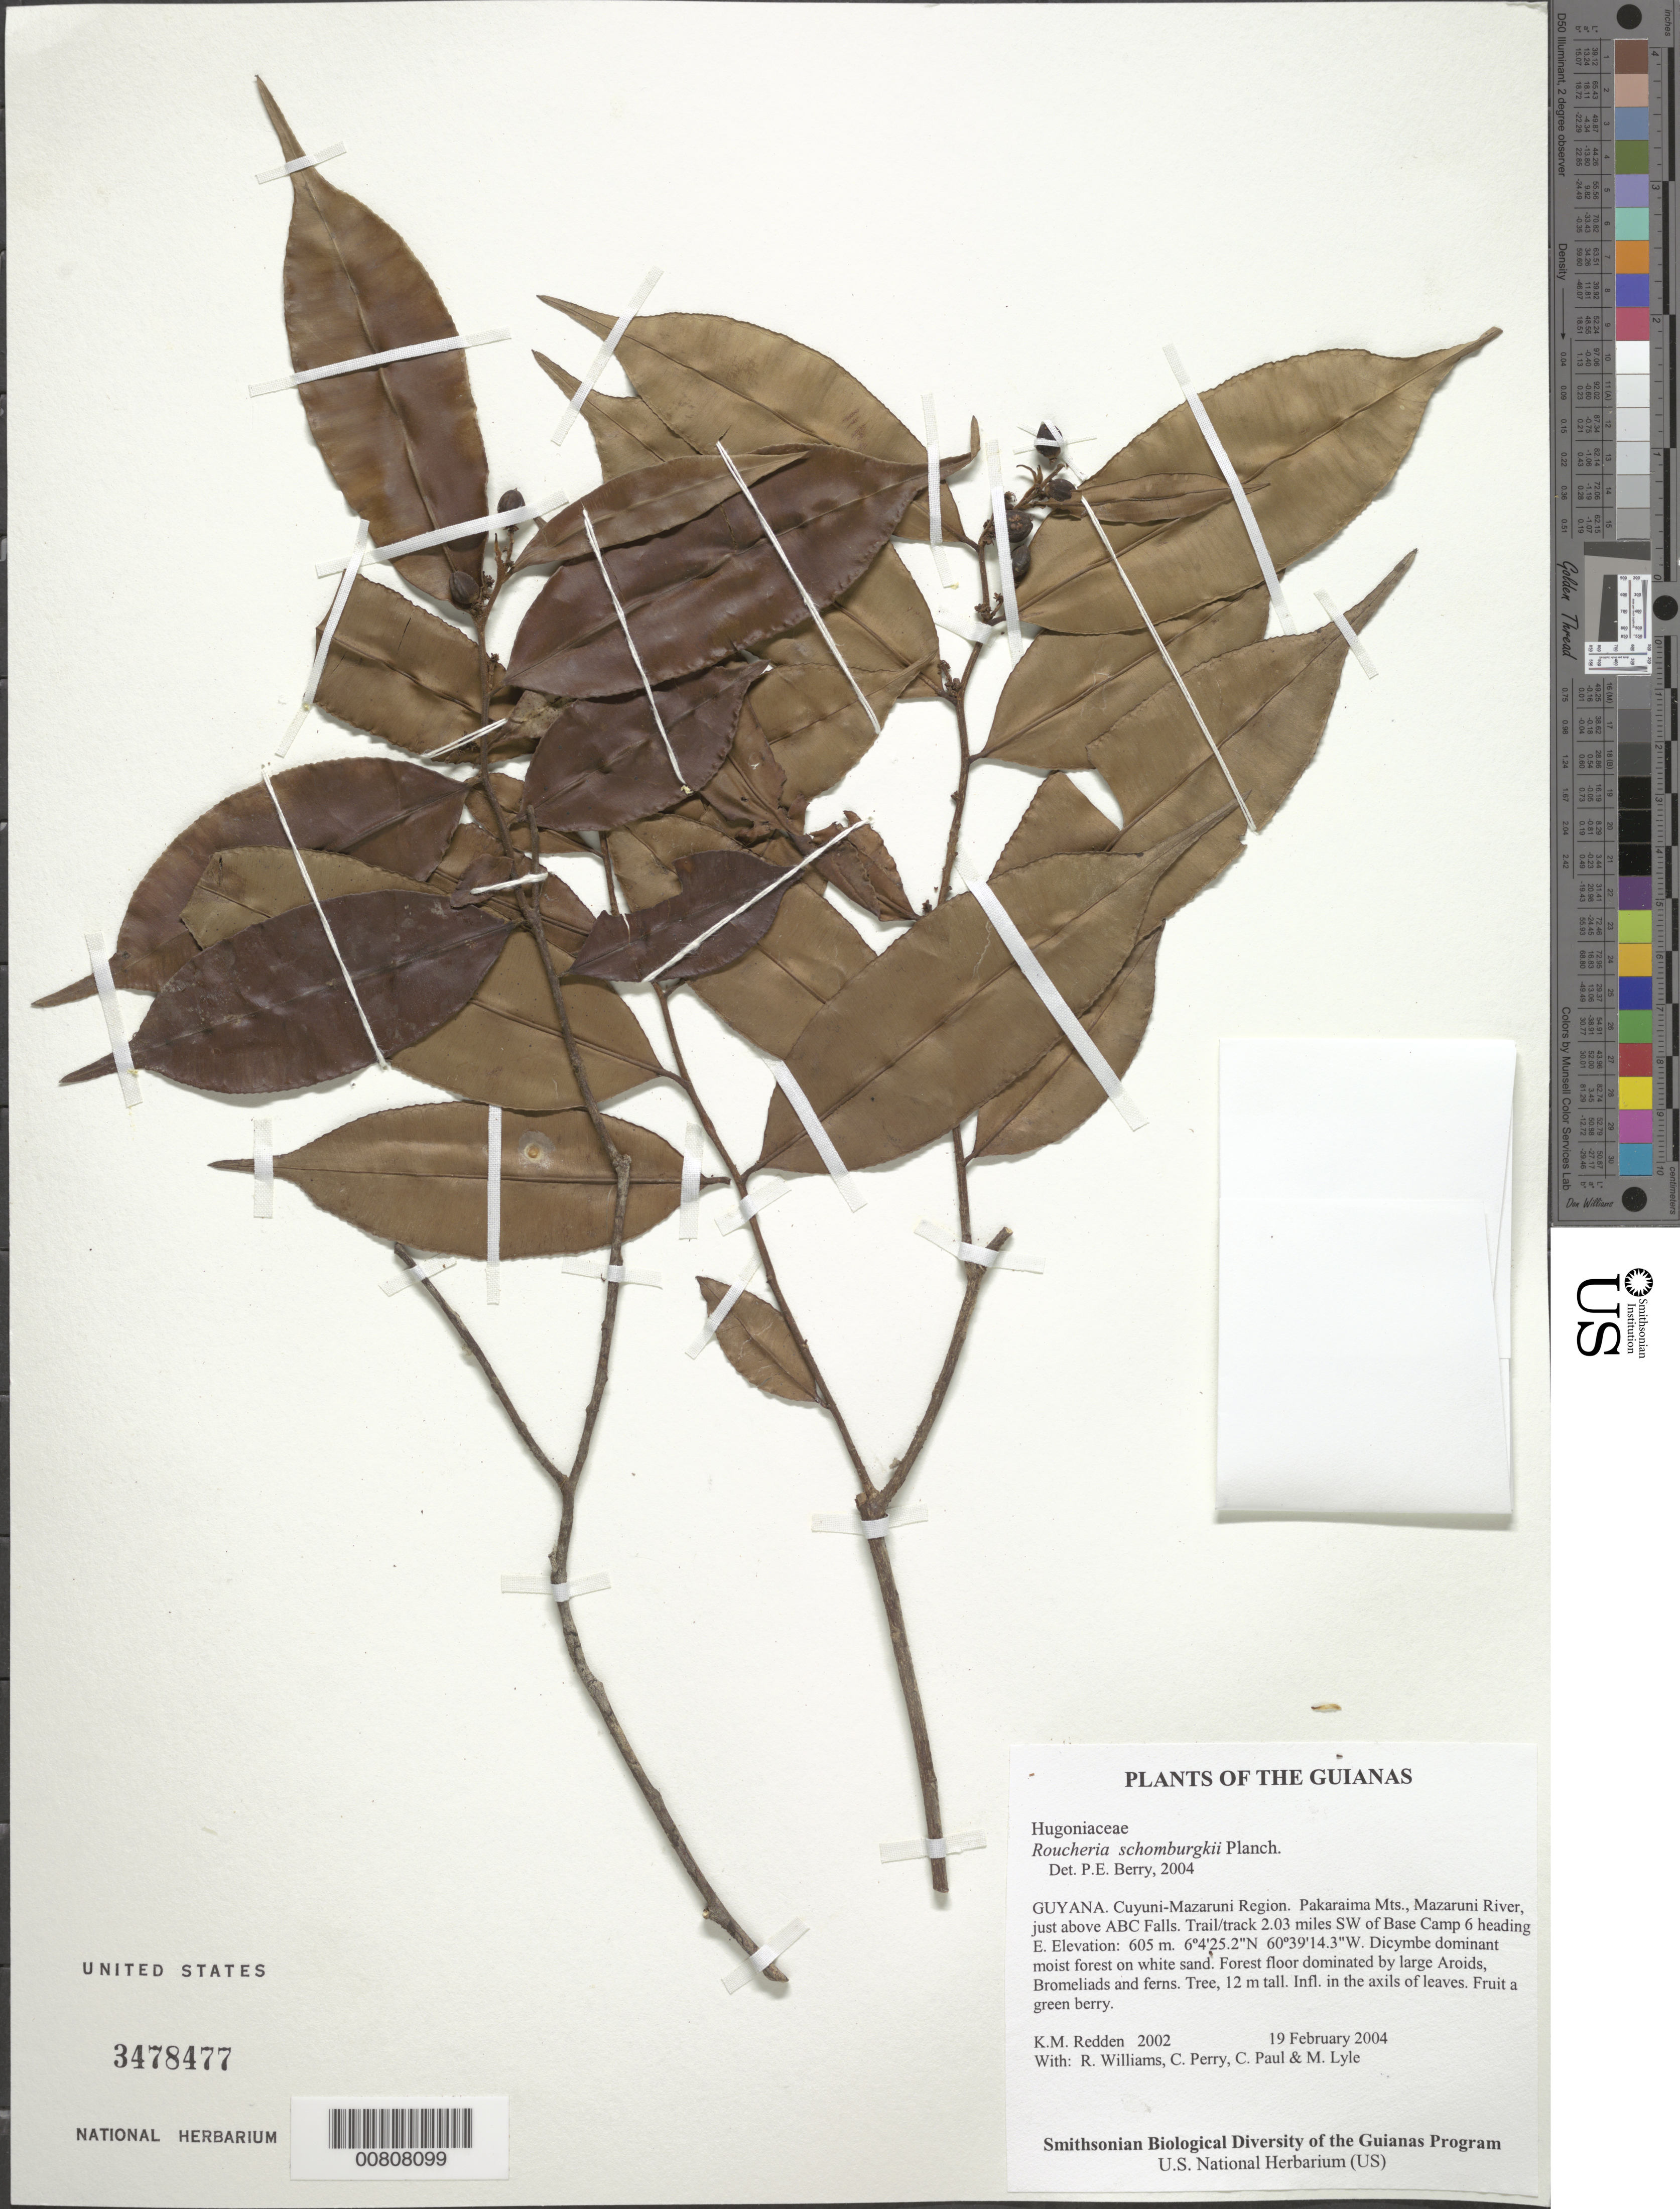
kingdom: Plantae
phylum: Tracheophyta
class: Magnoliopsida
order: Malpighiales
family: Linaceae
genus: Roucheria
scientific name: Roucheria schomburgkii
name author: Planch.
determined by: Berry, P. E., (WIS), University of Wisconsin - Madison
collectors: K. M. Redden, R. Williams, C. Perry, C. Paul & M. Lyle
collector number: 2002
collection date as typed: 19 February 2004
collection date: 2004-02-19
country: Guyana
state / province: Cuyuni-Mazaruni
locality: Pakaraima Mts., Mazaruni River. Just above ABC Falls. Trail/track 2.03 miles SW of Base Camp 6 heading East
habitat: Dicymbe dominant moist forest on white sand. Forest floor dominated by large aroids, bromeliads and ferns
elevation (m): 605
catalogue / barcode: US 3478477